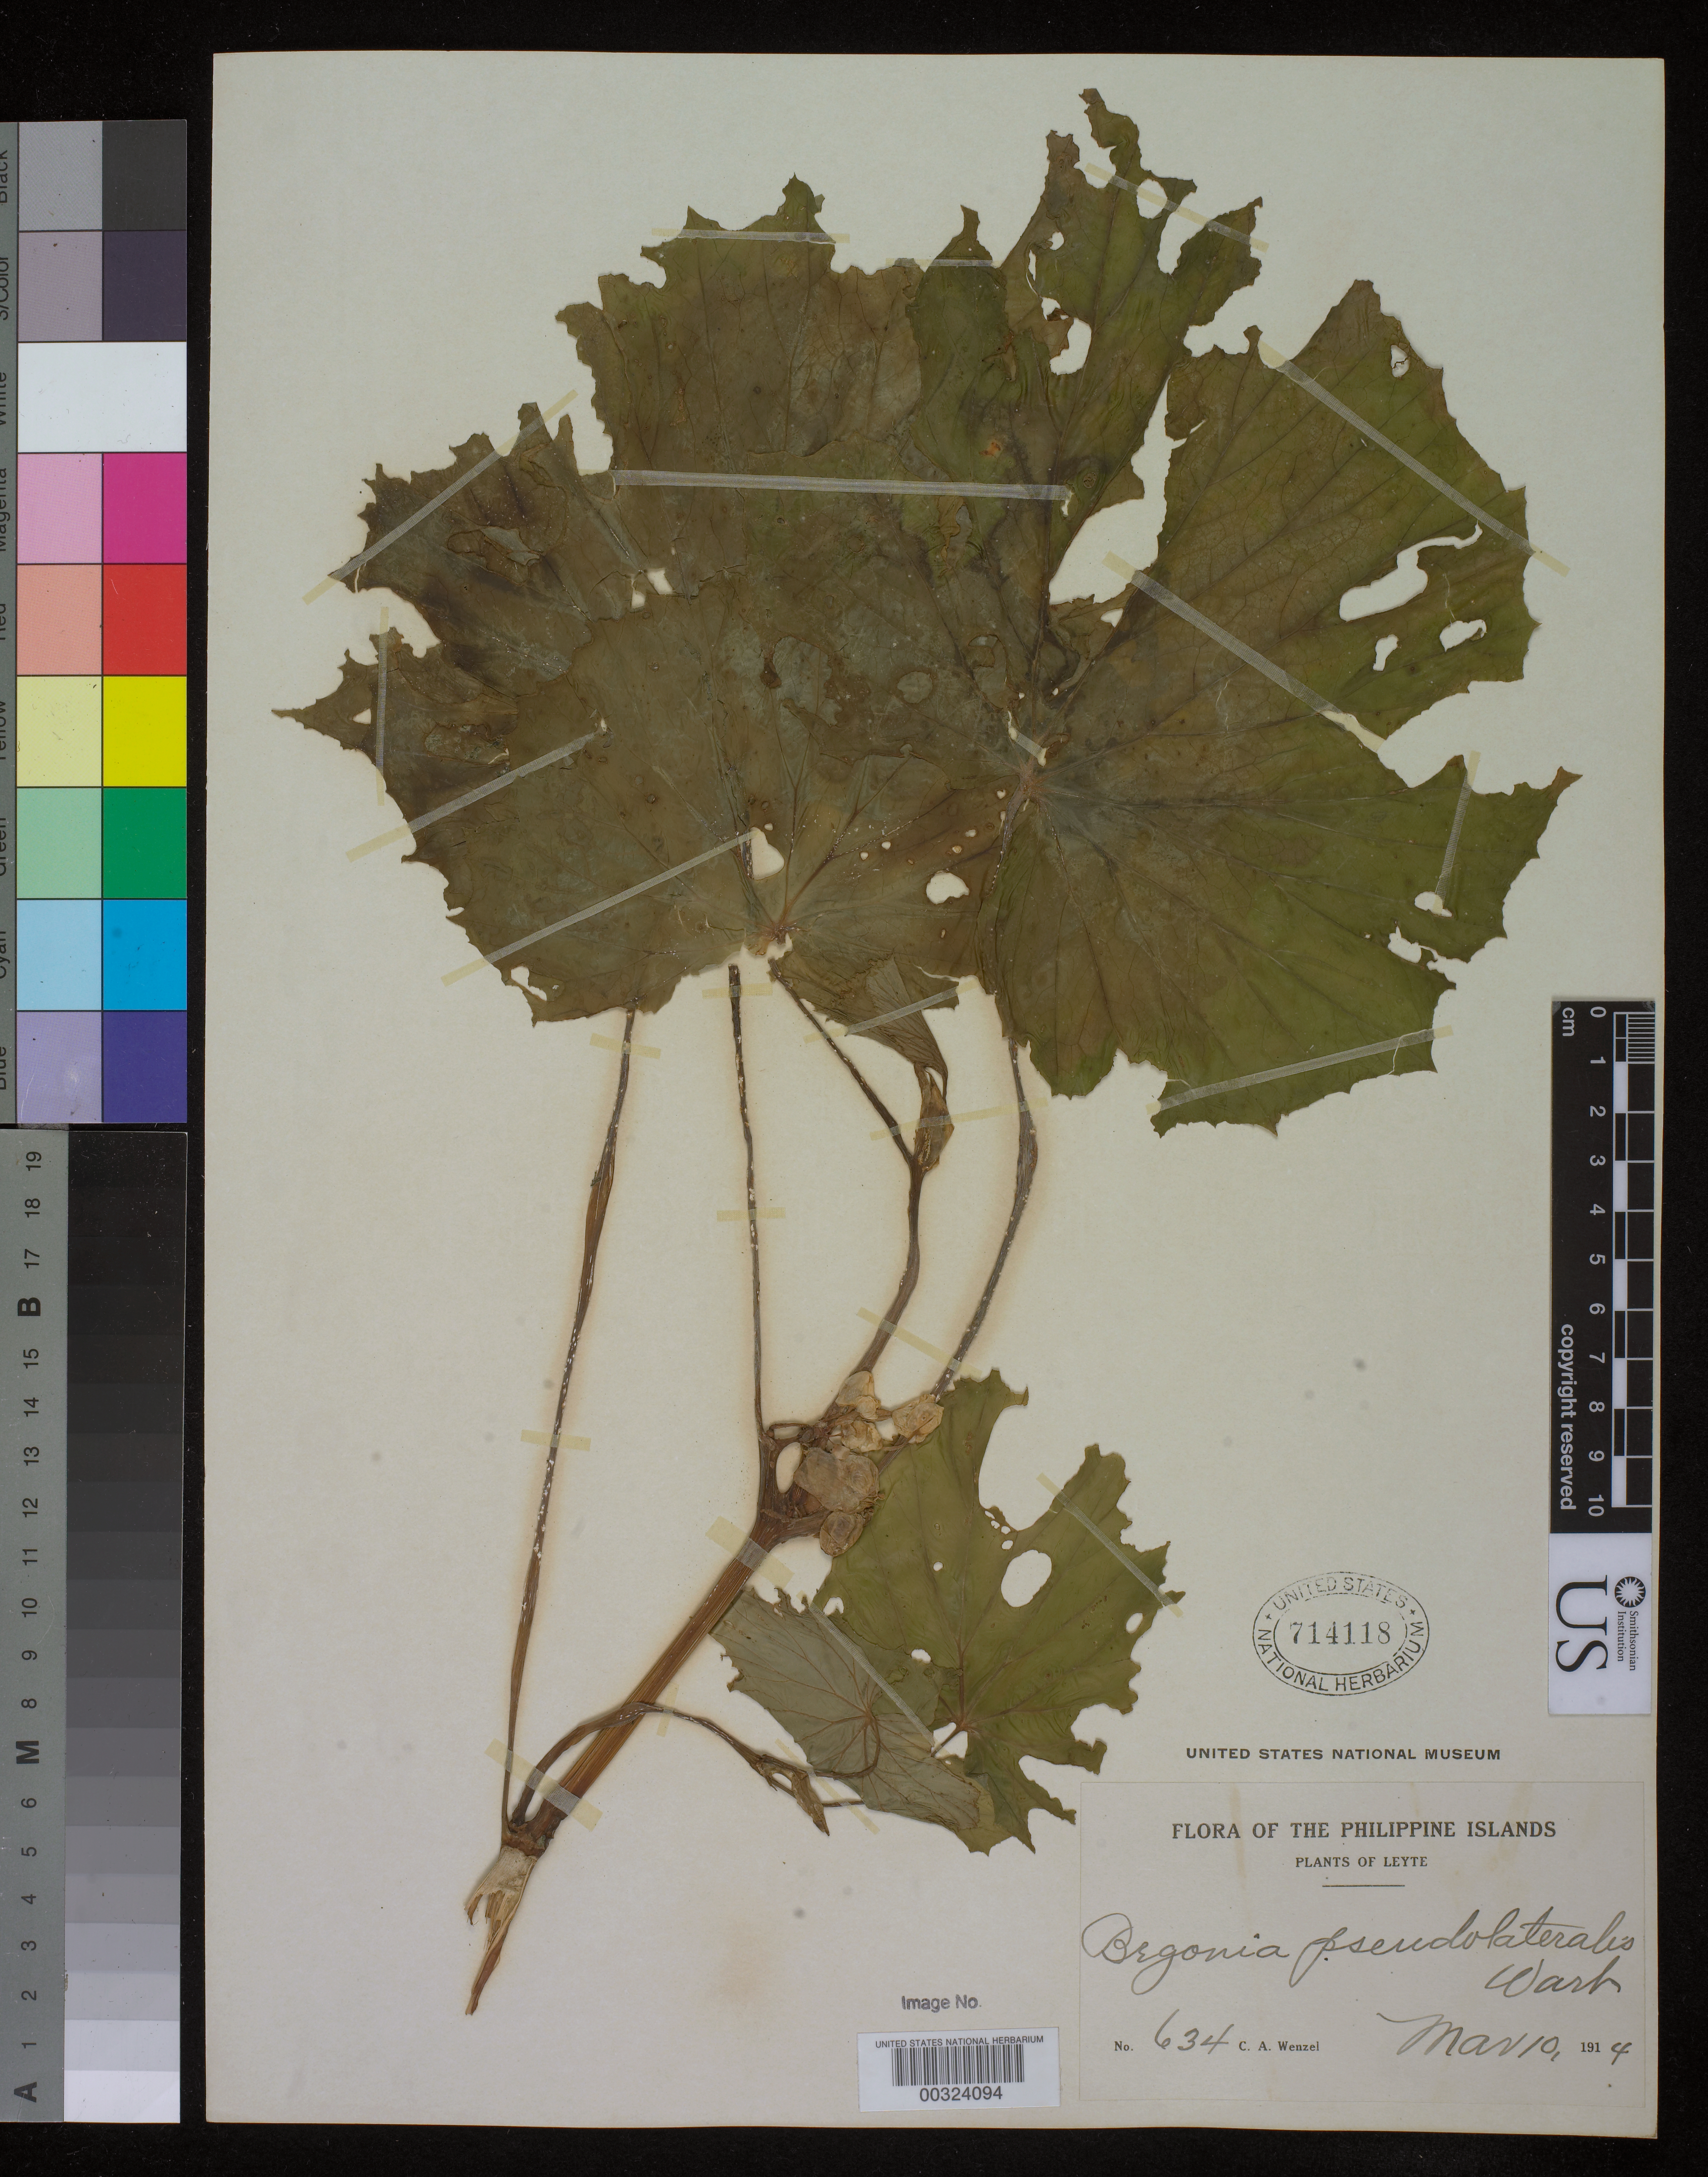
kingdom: Plantae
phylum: Tracheophyta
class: Magnoliopsida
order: Cucurbitales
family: Begoniaceae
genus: Begonia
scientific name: Begonia pseudolateralis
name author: Warb.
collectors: C. Wenzel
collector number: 634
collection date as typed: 10 Mar 1914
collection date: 1914-03-10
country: Philippines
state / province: Eastern Visayas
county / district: Leyte / Southern Leyte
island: Leyte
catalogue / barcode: US 714118